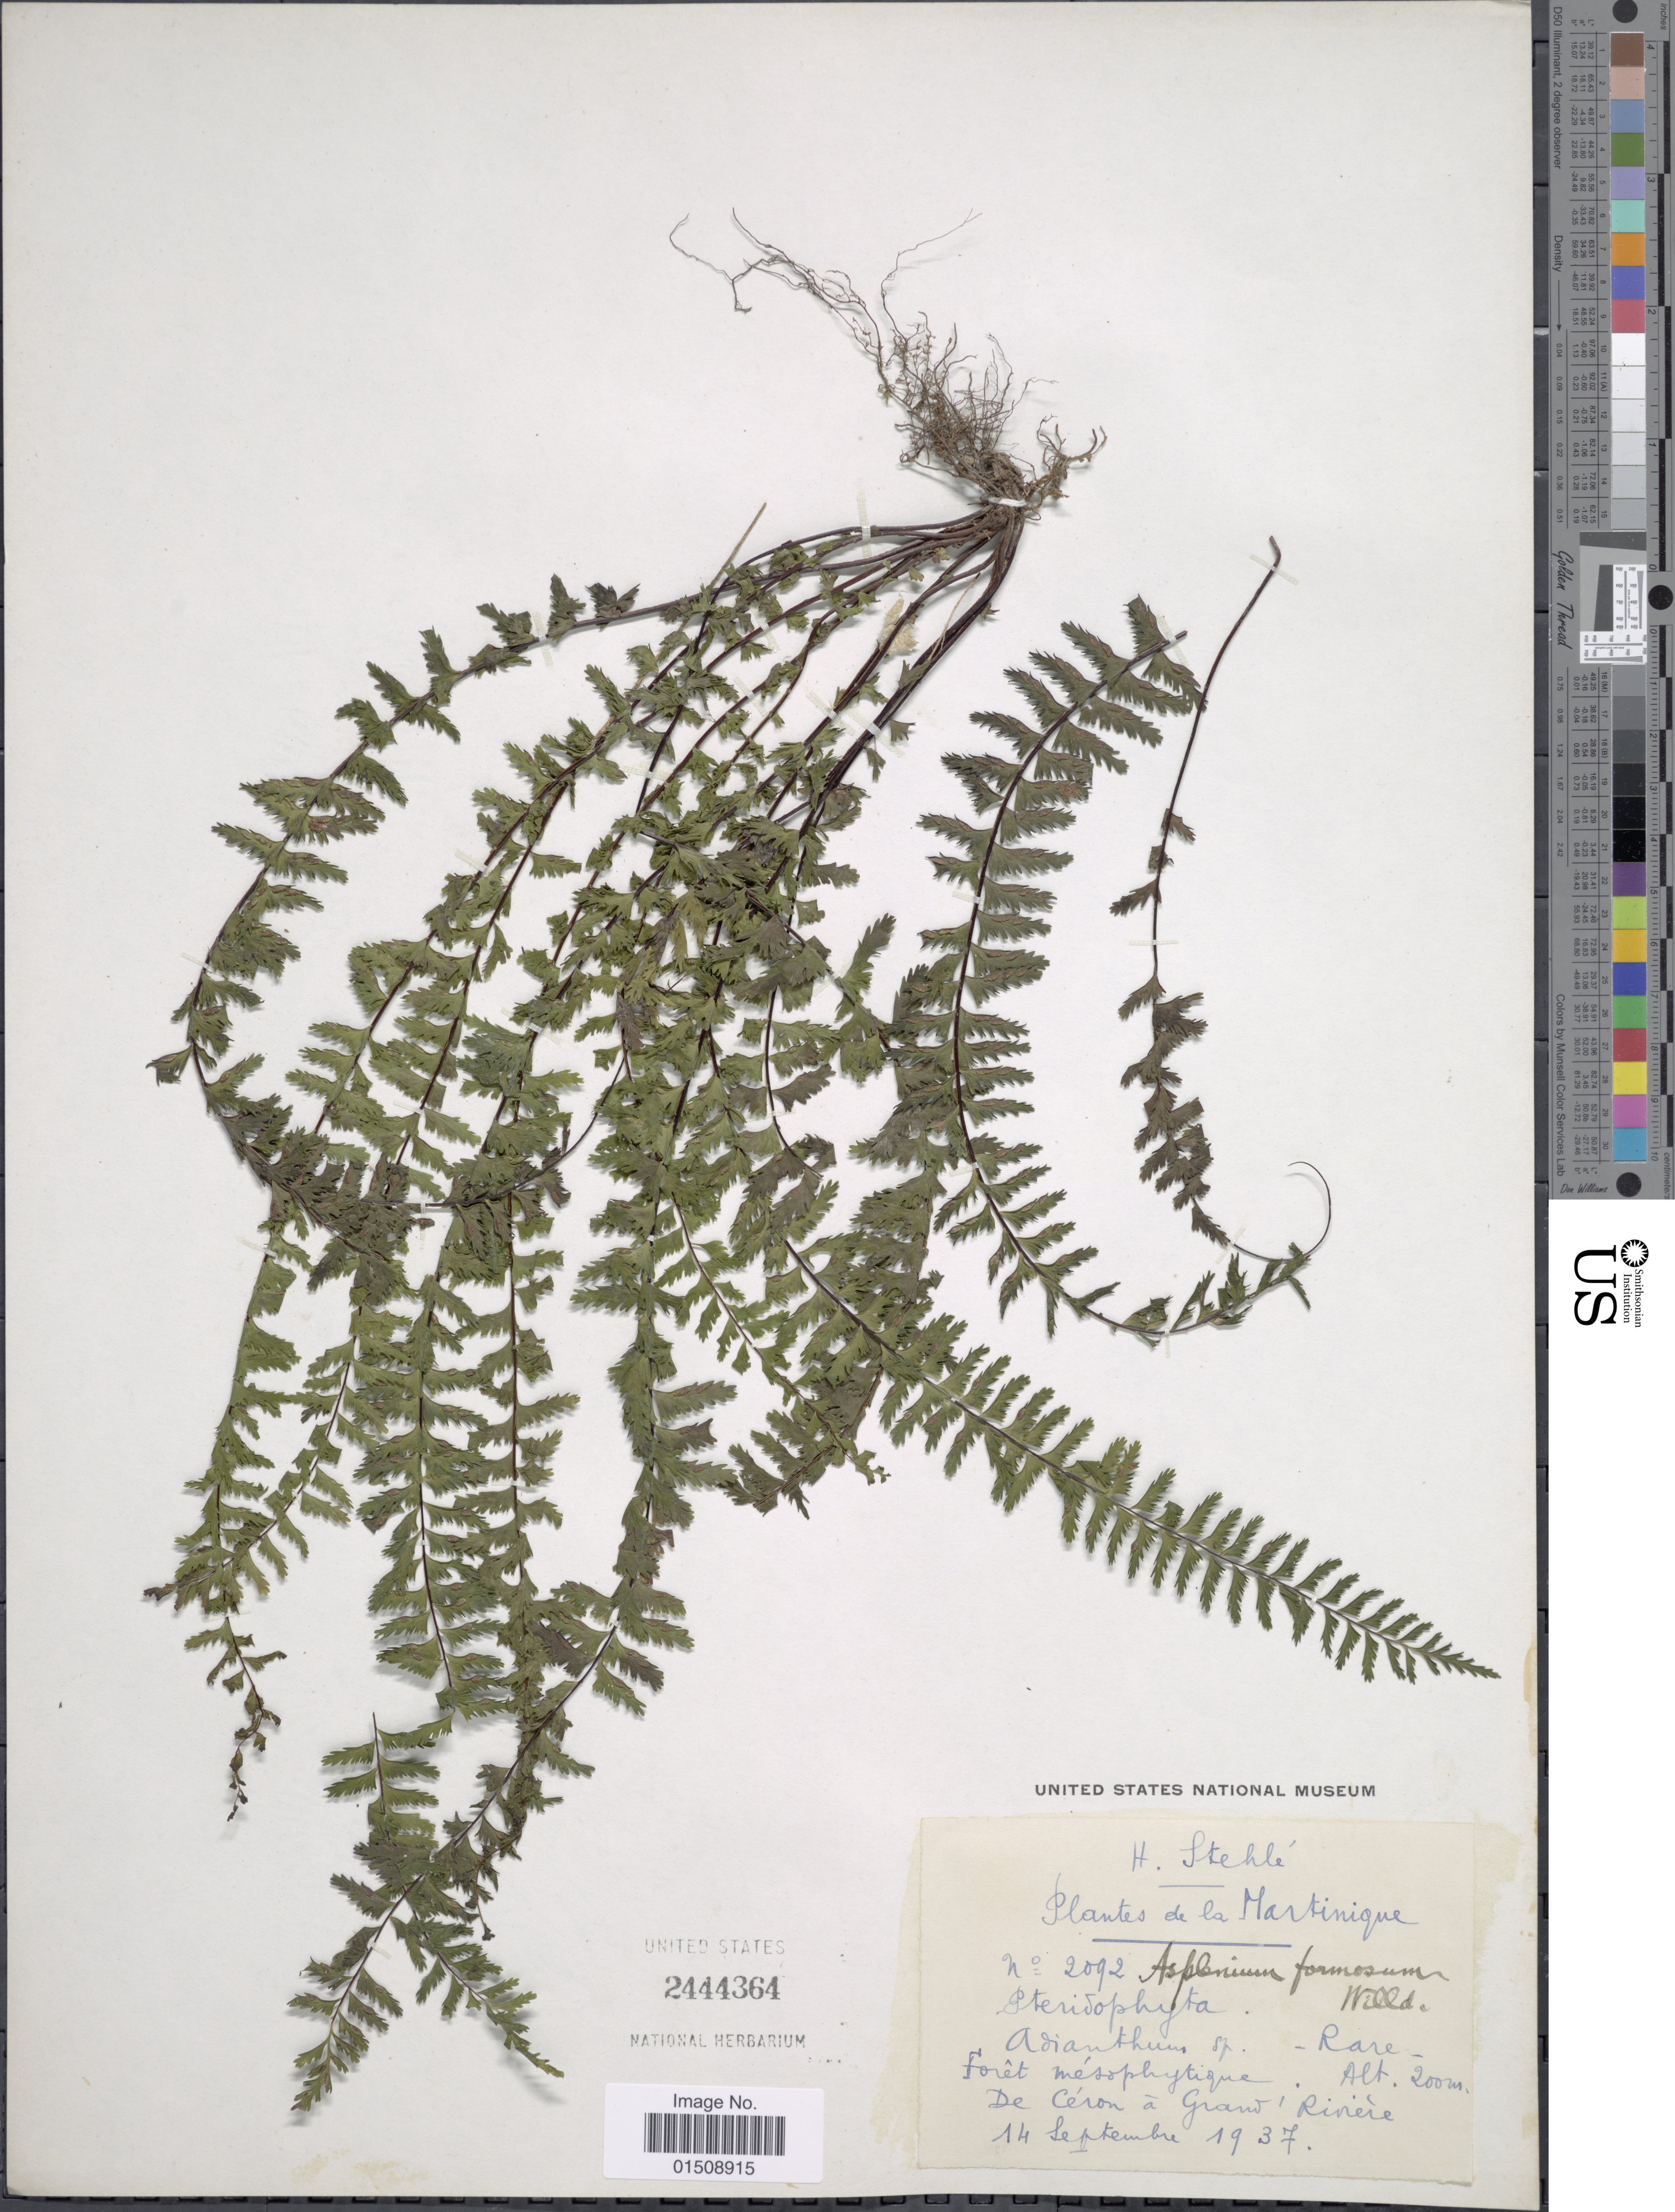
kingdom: Plantae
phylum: Tracheophyta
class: Polypodiopsida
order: Polypodiales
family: Aspleniaceae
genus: Asplenium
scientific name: Asplenium formosum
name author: Willd.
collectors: H. Stehlé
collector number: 2092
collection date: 1937-09-14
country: Martinique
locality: De Céron a Grand Rivierè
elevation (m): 200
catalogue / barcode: US 2444364